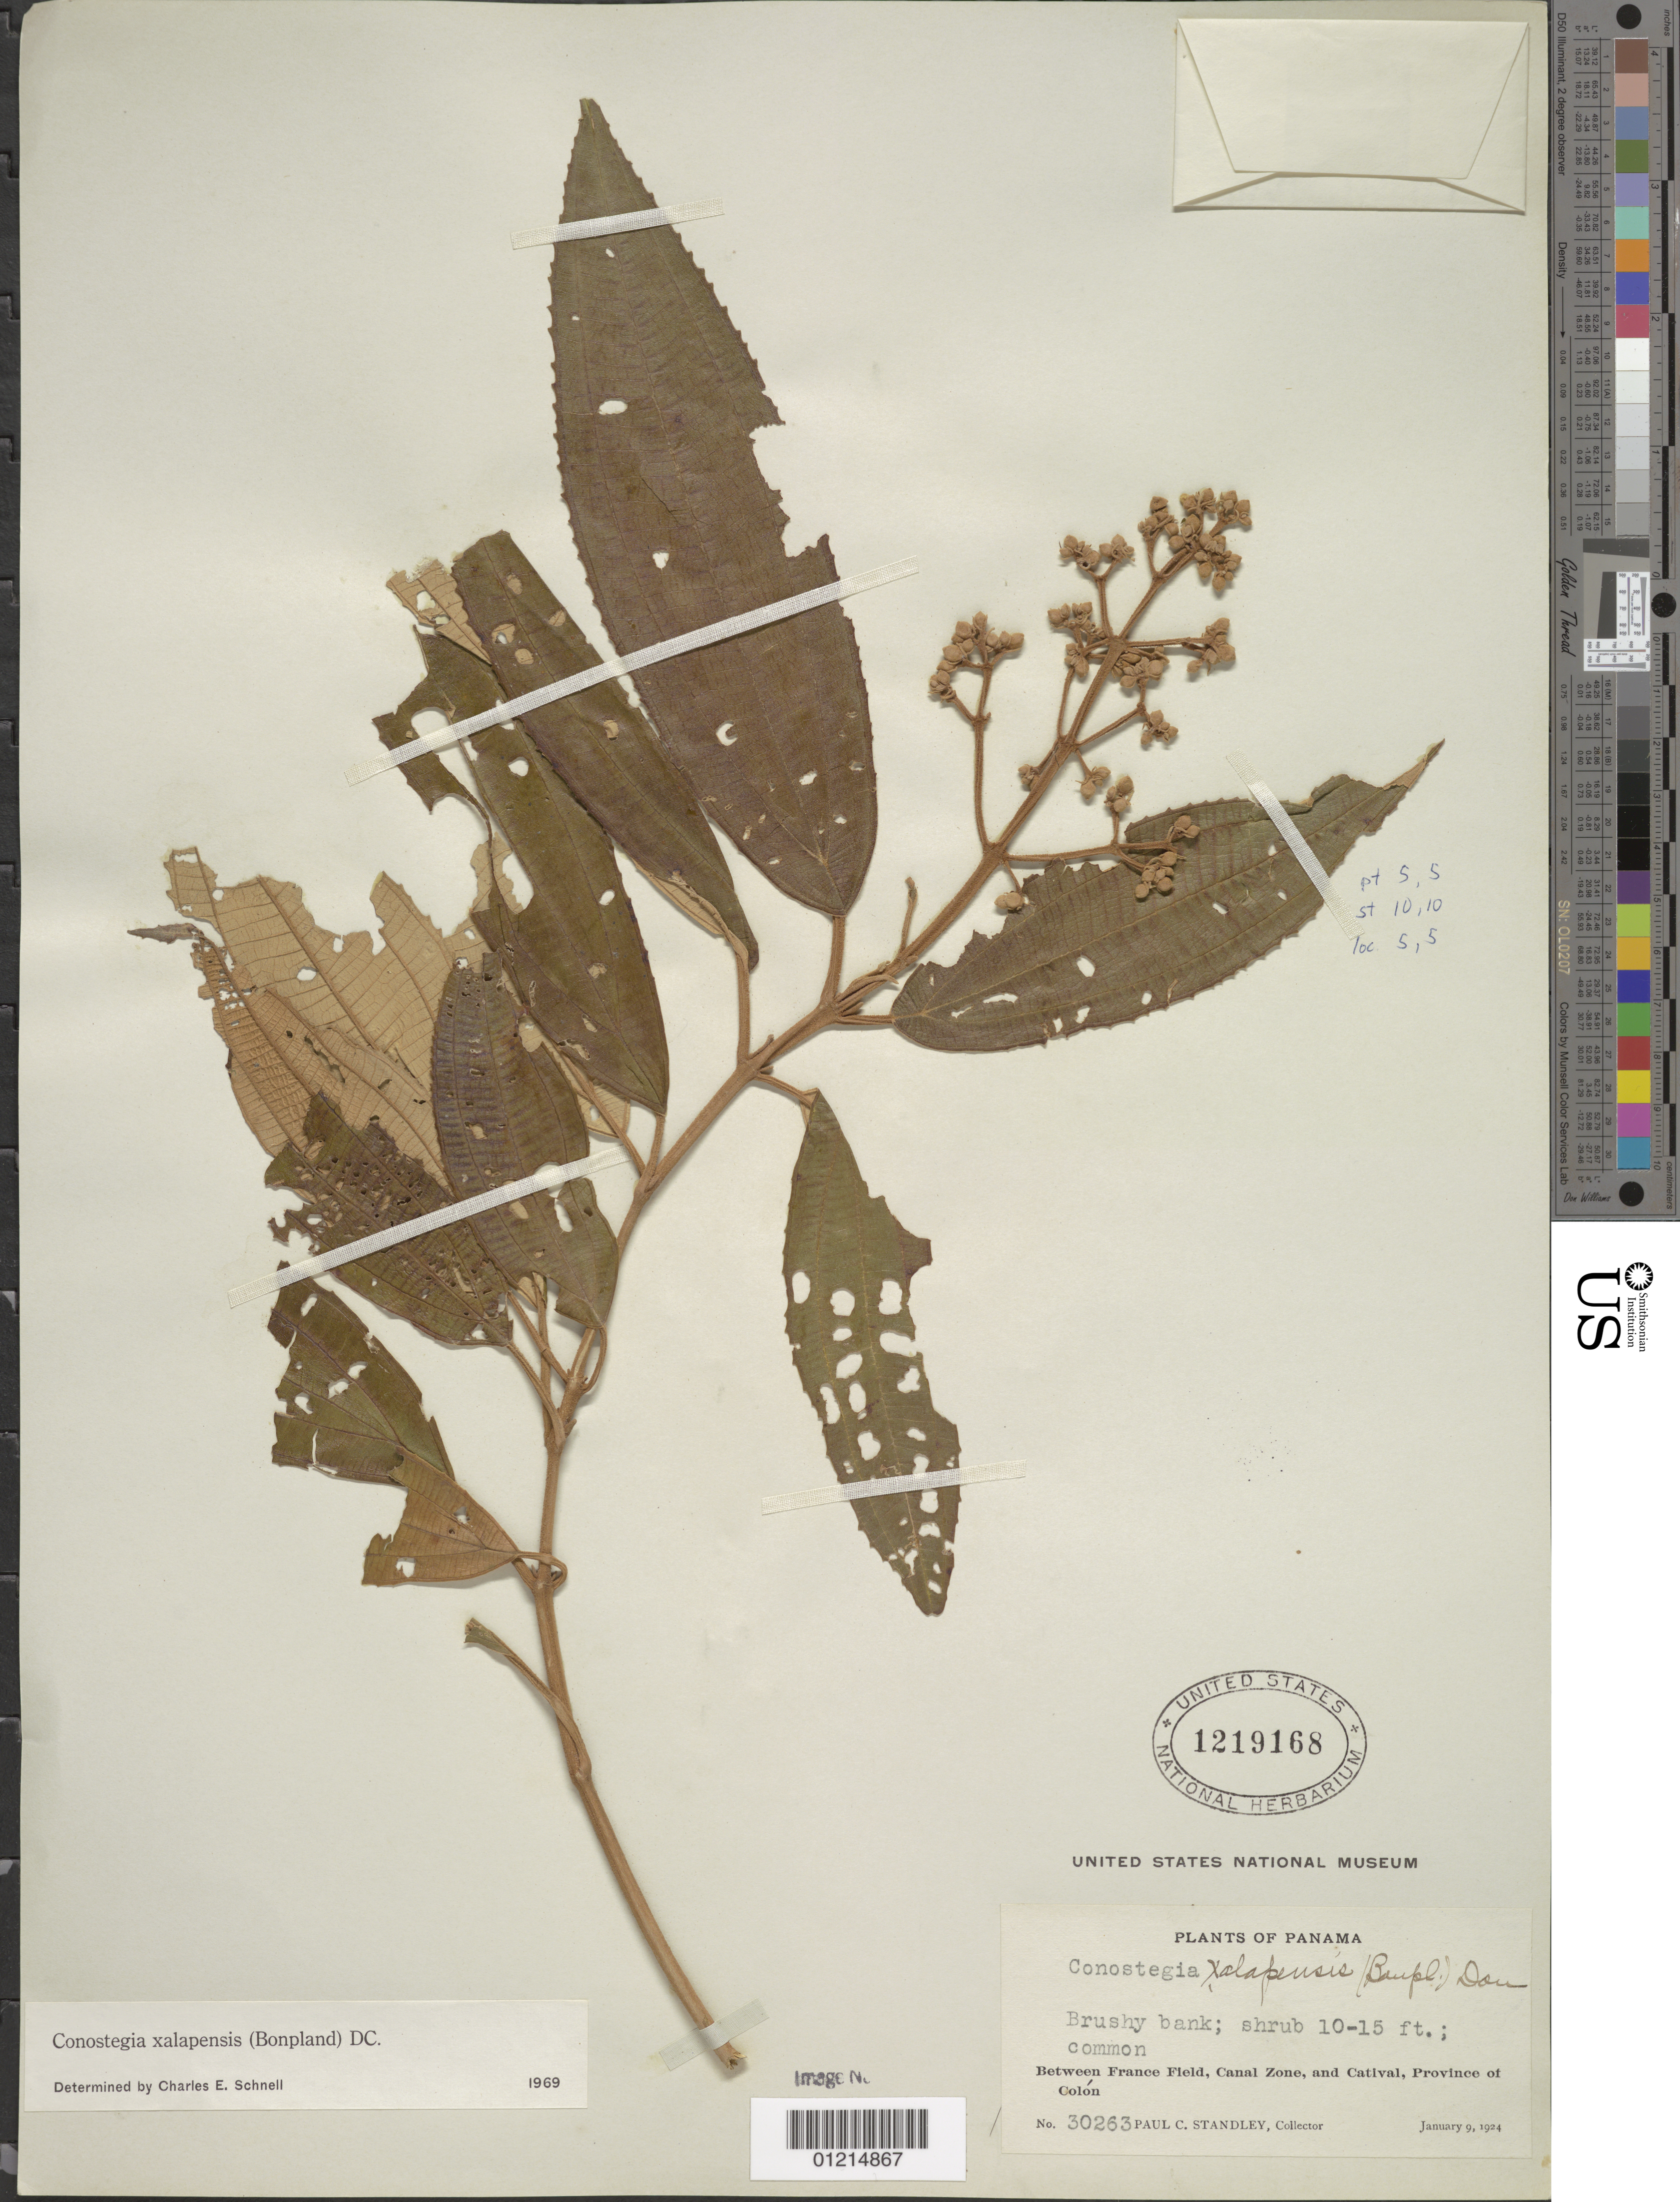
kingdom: Plantae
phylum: Tracheophyta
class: Magnoliopsida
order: Myrtales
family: Melastomataceae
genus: Conostegia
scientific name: Conostegia quadrangularis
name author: Schltdl. ex Steud.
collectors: P. C. Standley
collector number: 30263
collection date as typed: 09 Jan 1924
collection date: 1924-01-09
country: Panama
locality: Between France Field, Canal Zone, and Catival, Province of Colón.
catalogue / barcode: US 1219168